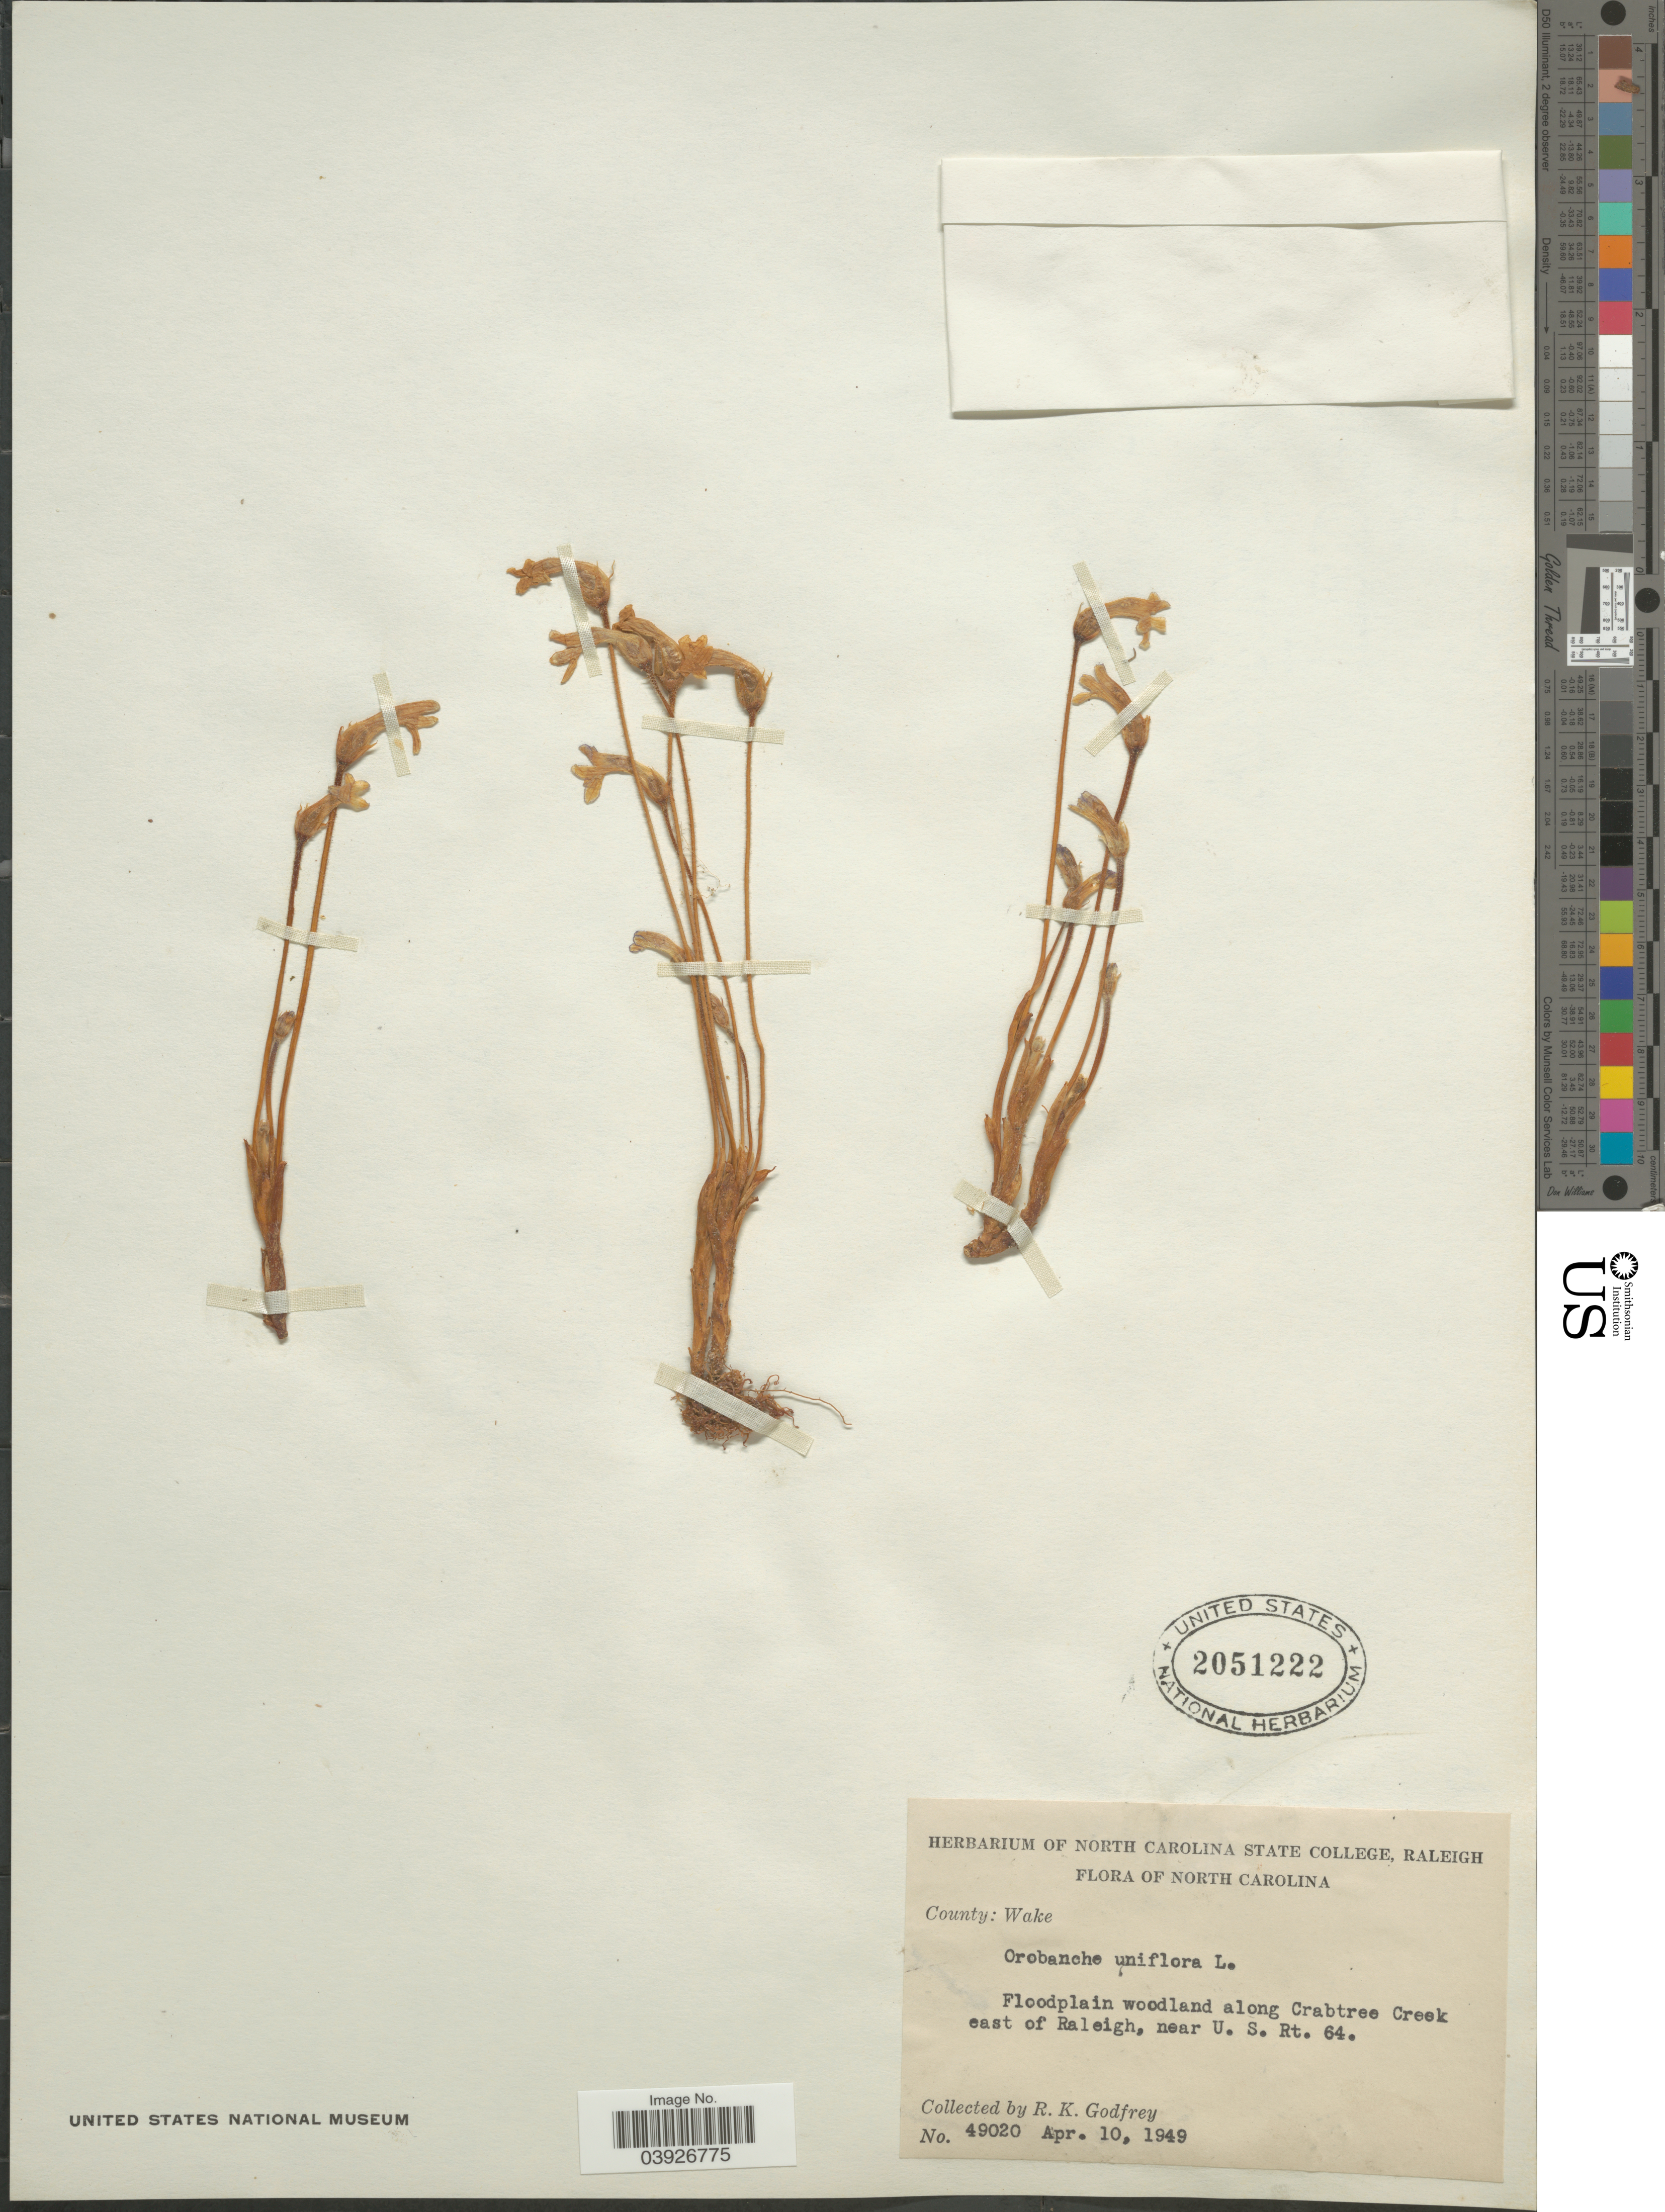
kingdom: Plantae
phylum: Tracheophyta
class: Magnoliopsida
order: Lamiales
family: Orobanchaceae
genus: Aphyllon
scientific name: Aphyllon uniflorum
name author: A. Gray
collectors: R. K. Godfrey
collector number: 49020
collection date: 1949-04-10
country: United States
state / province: North Carolina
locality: County: Wake. Floodplain woodland along Crabtree Creek east of Raleigh, near U. S. Rt. 64.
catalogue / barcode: US 2051222